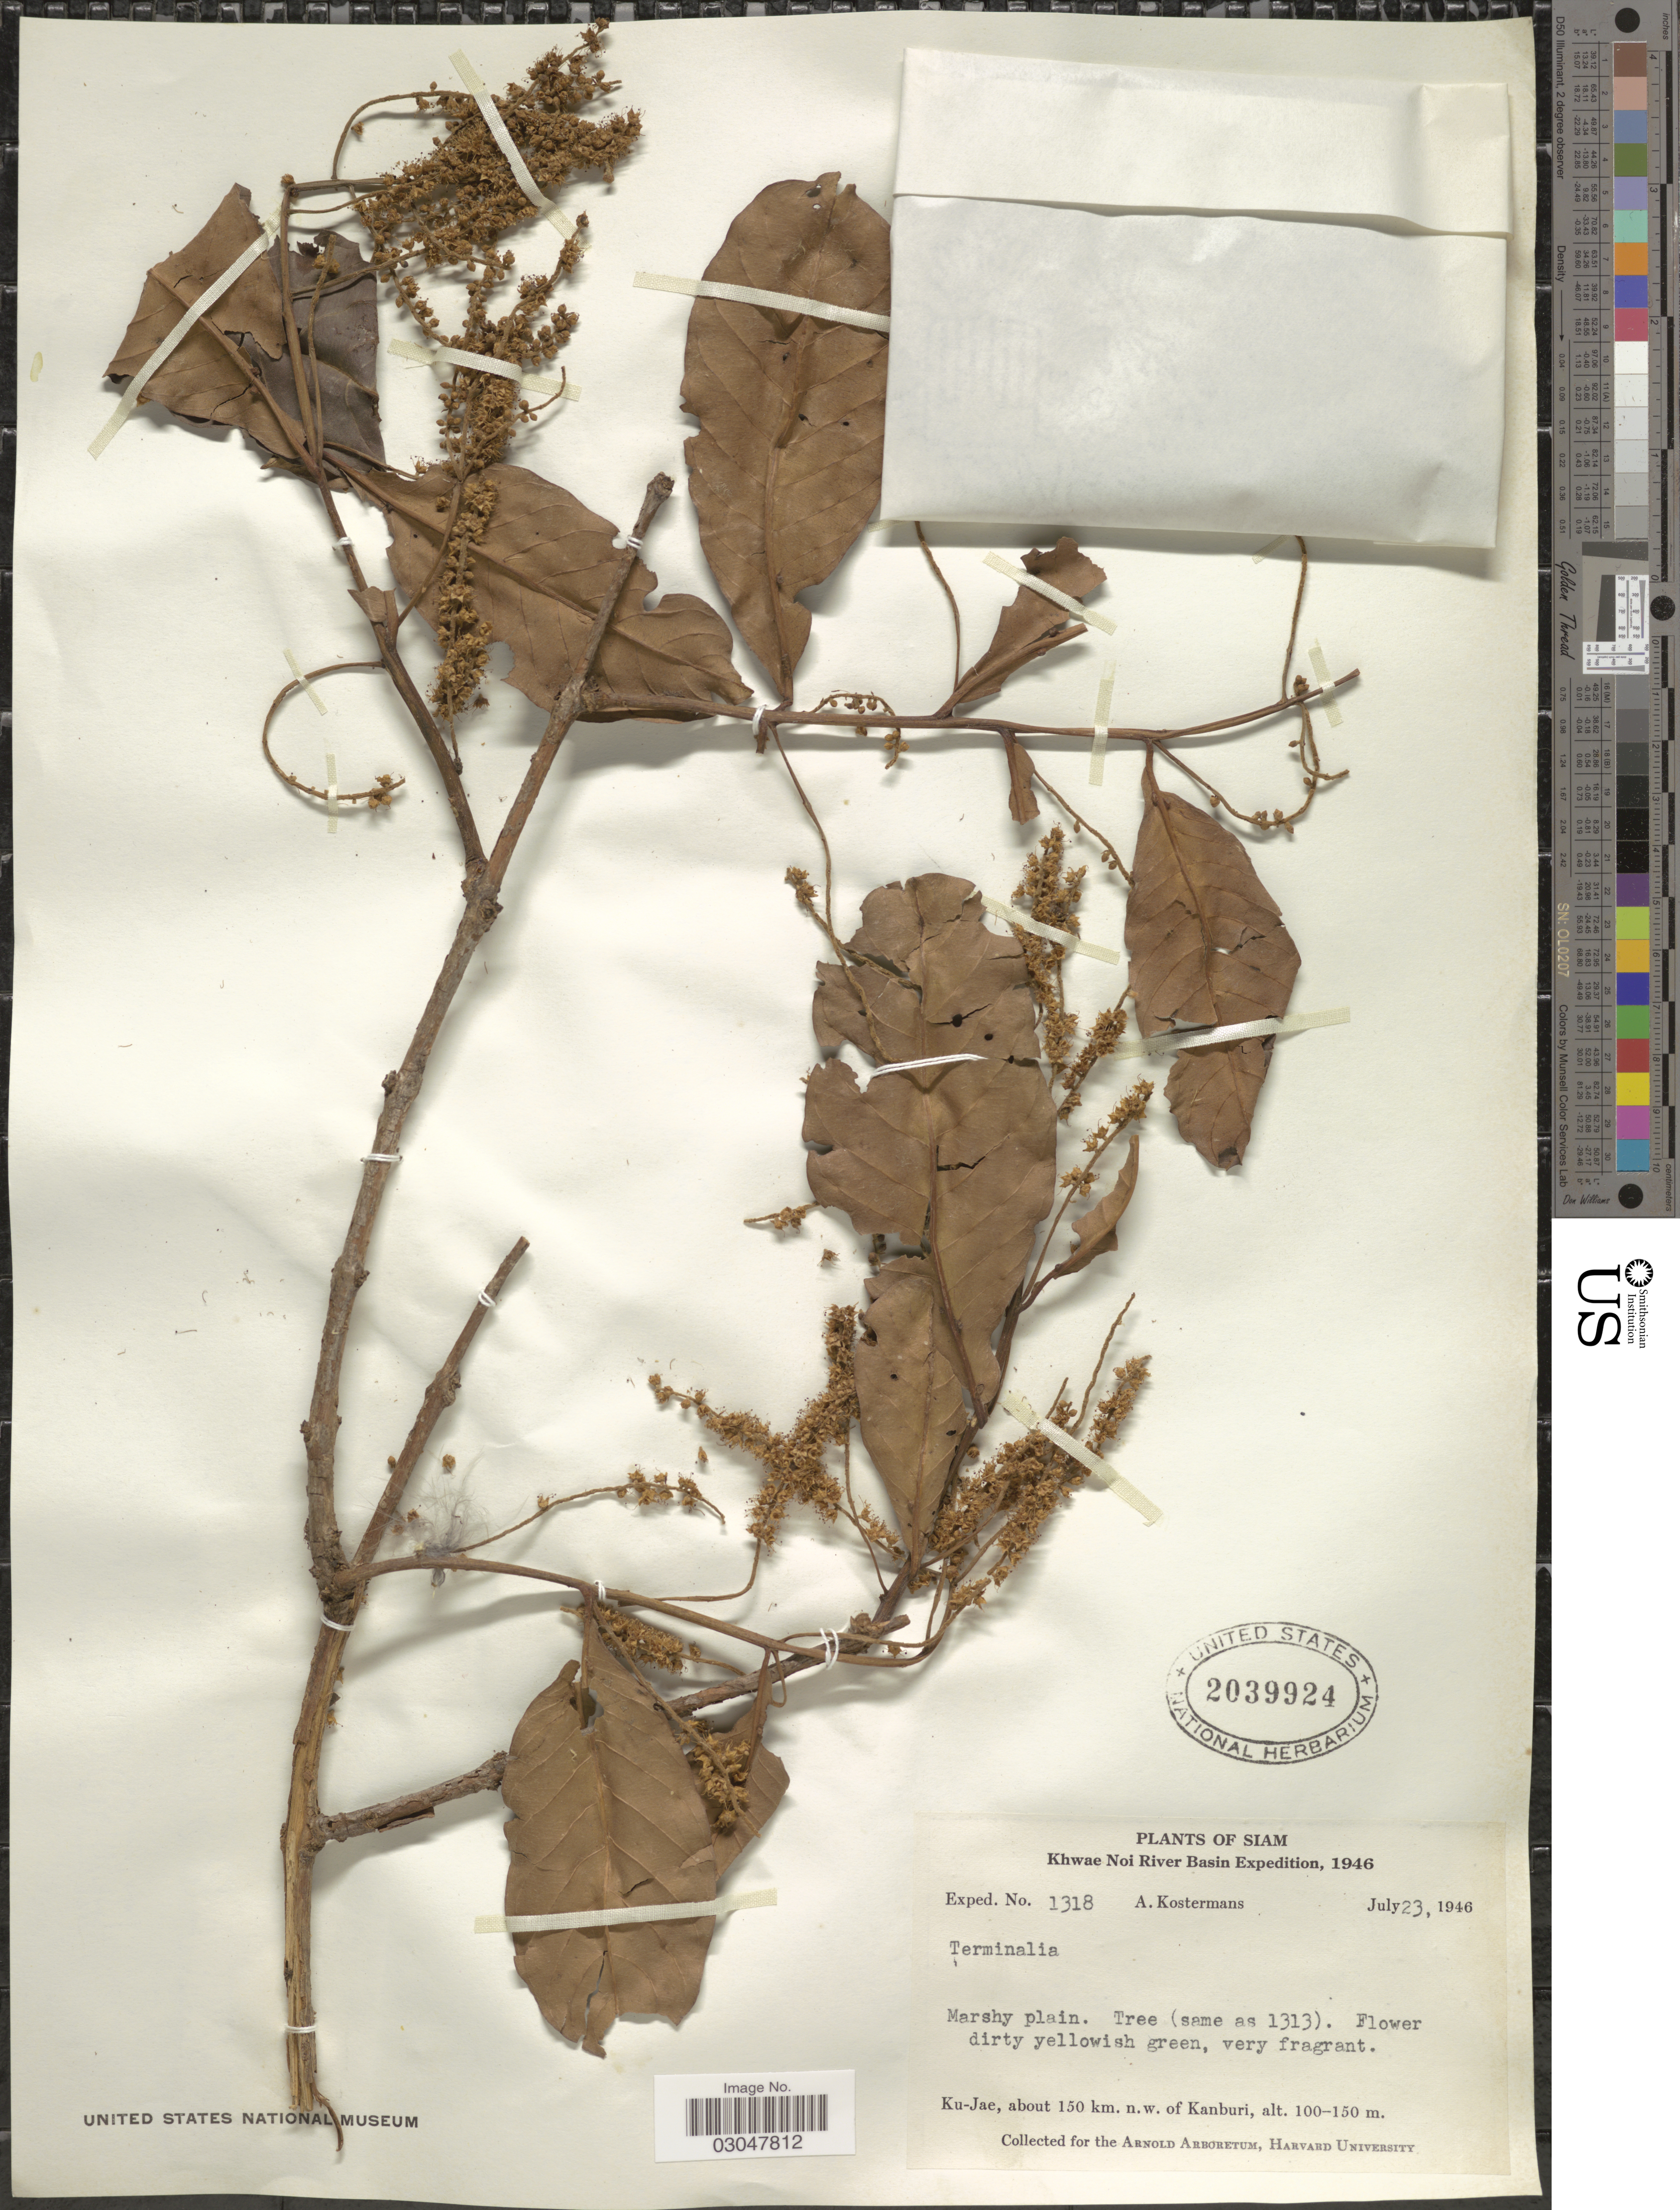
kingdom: Plantae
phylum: Tracheophyta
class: Magnoliopsida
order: Myrtales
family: Combretaceae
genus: Terminalia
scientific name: Terminalia sp.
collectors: A. J. G. Kostermans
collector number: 1318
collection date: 1946-07-23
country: Thailand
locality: Siam. Khwae Noi River Basin. Ku-Jae, about 150 km. n.w. of Kanburi.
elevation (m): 100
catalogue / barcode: US 2039924